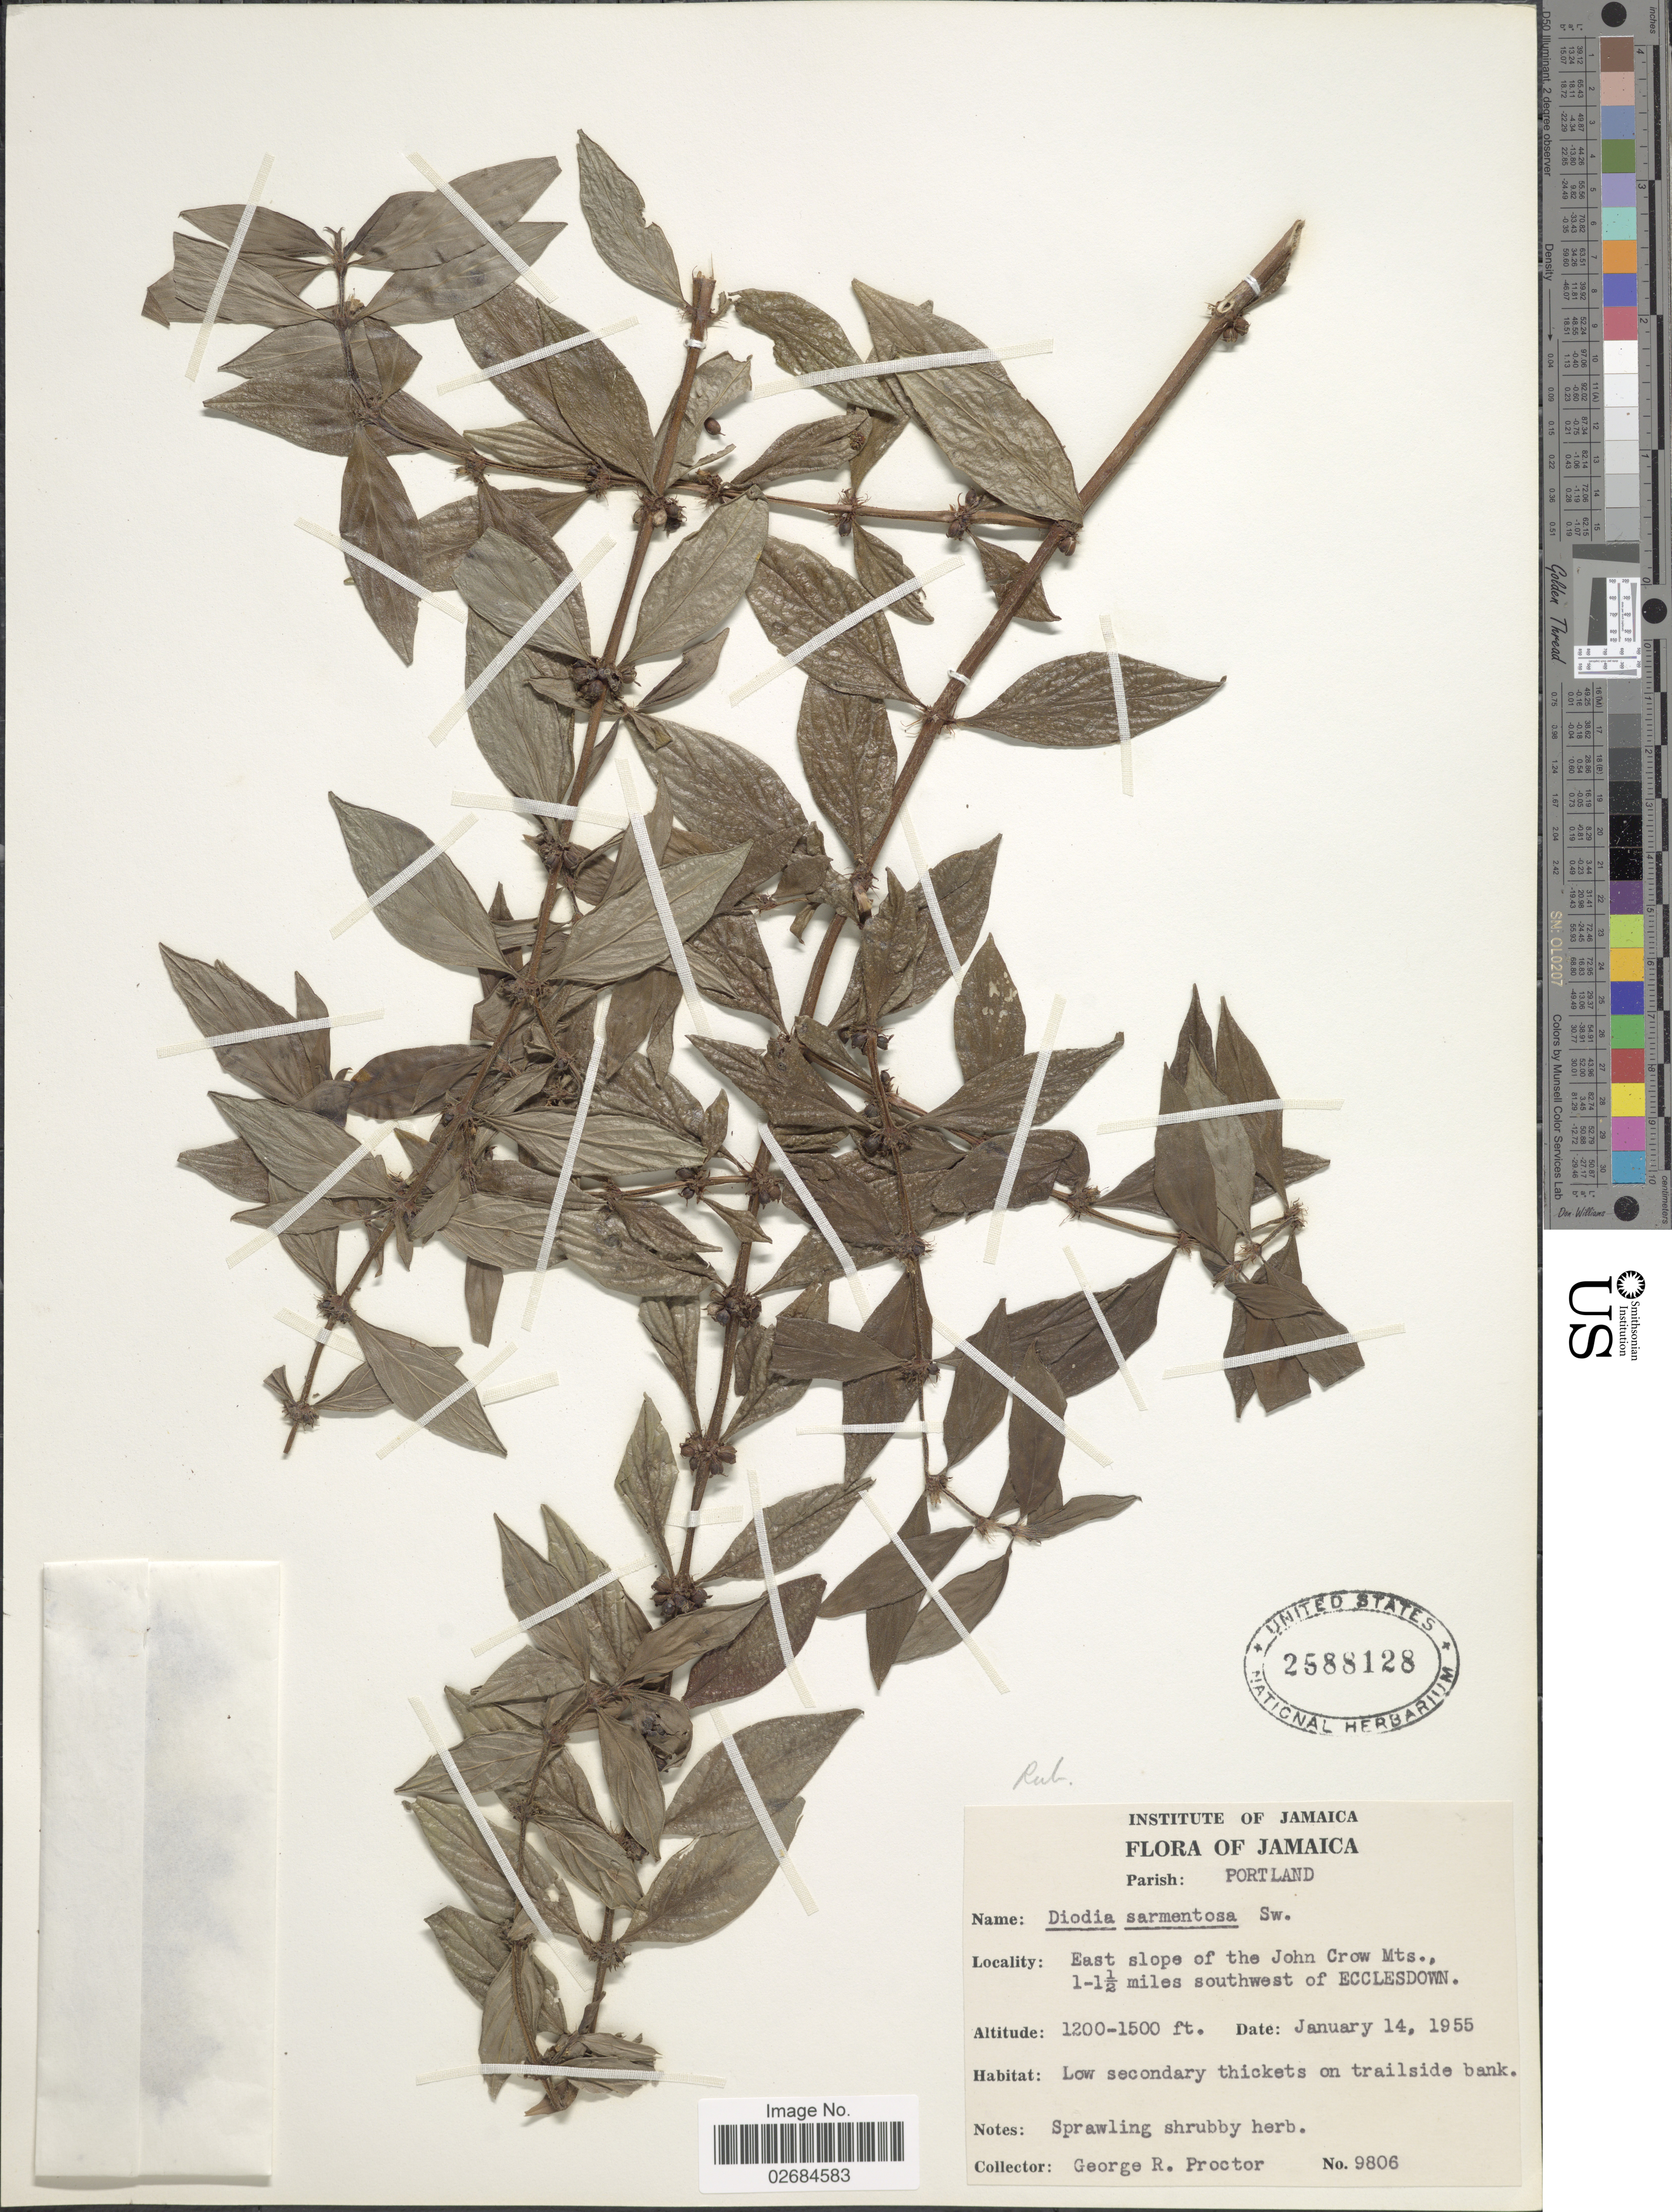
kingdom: Plantae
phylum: Tracheophyta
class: Magnoliopsida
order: Gentianales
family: Rubiaceae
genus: Diodia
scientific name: Diodia sarmentosa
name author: Sw.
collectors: G. R. Proctor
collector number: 9806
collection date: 1955-01-14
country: Jamaica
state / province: Portland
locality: East slope of the John Crow Mts., 1-1½ miles southwest of Ecclesdown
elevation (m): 366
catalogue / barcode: US 2588128